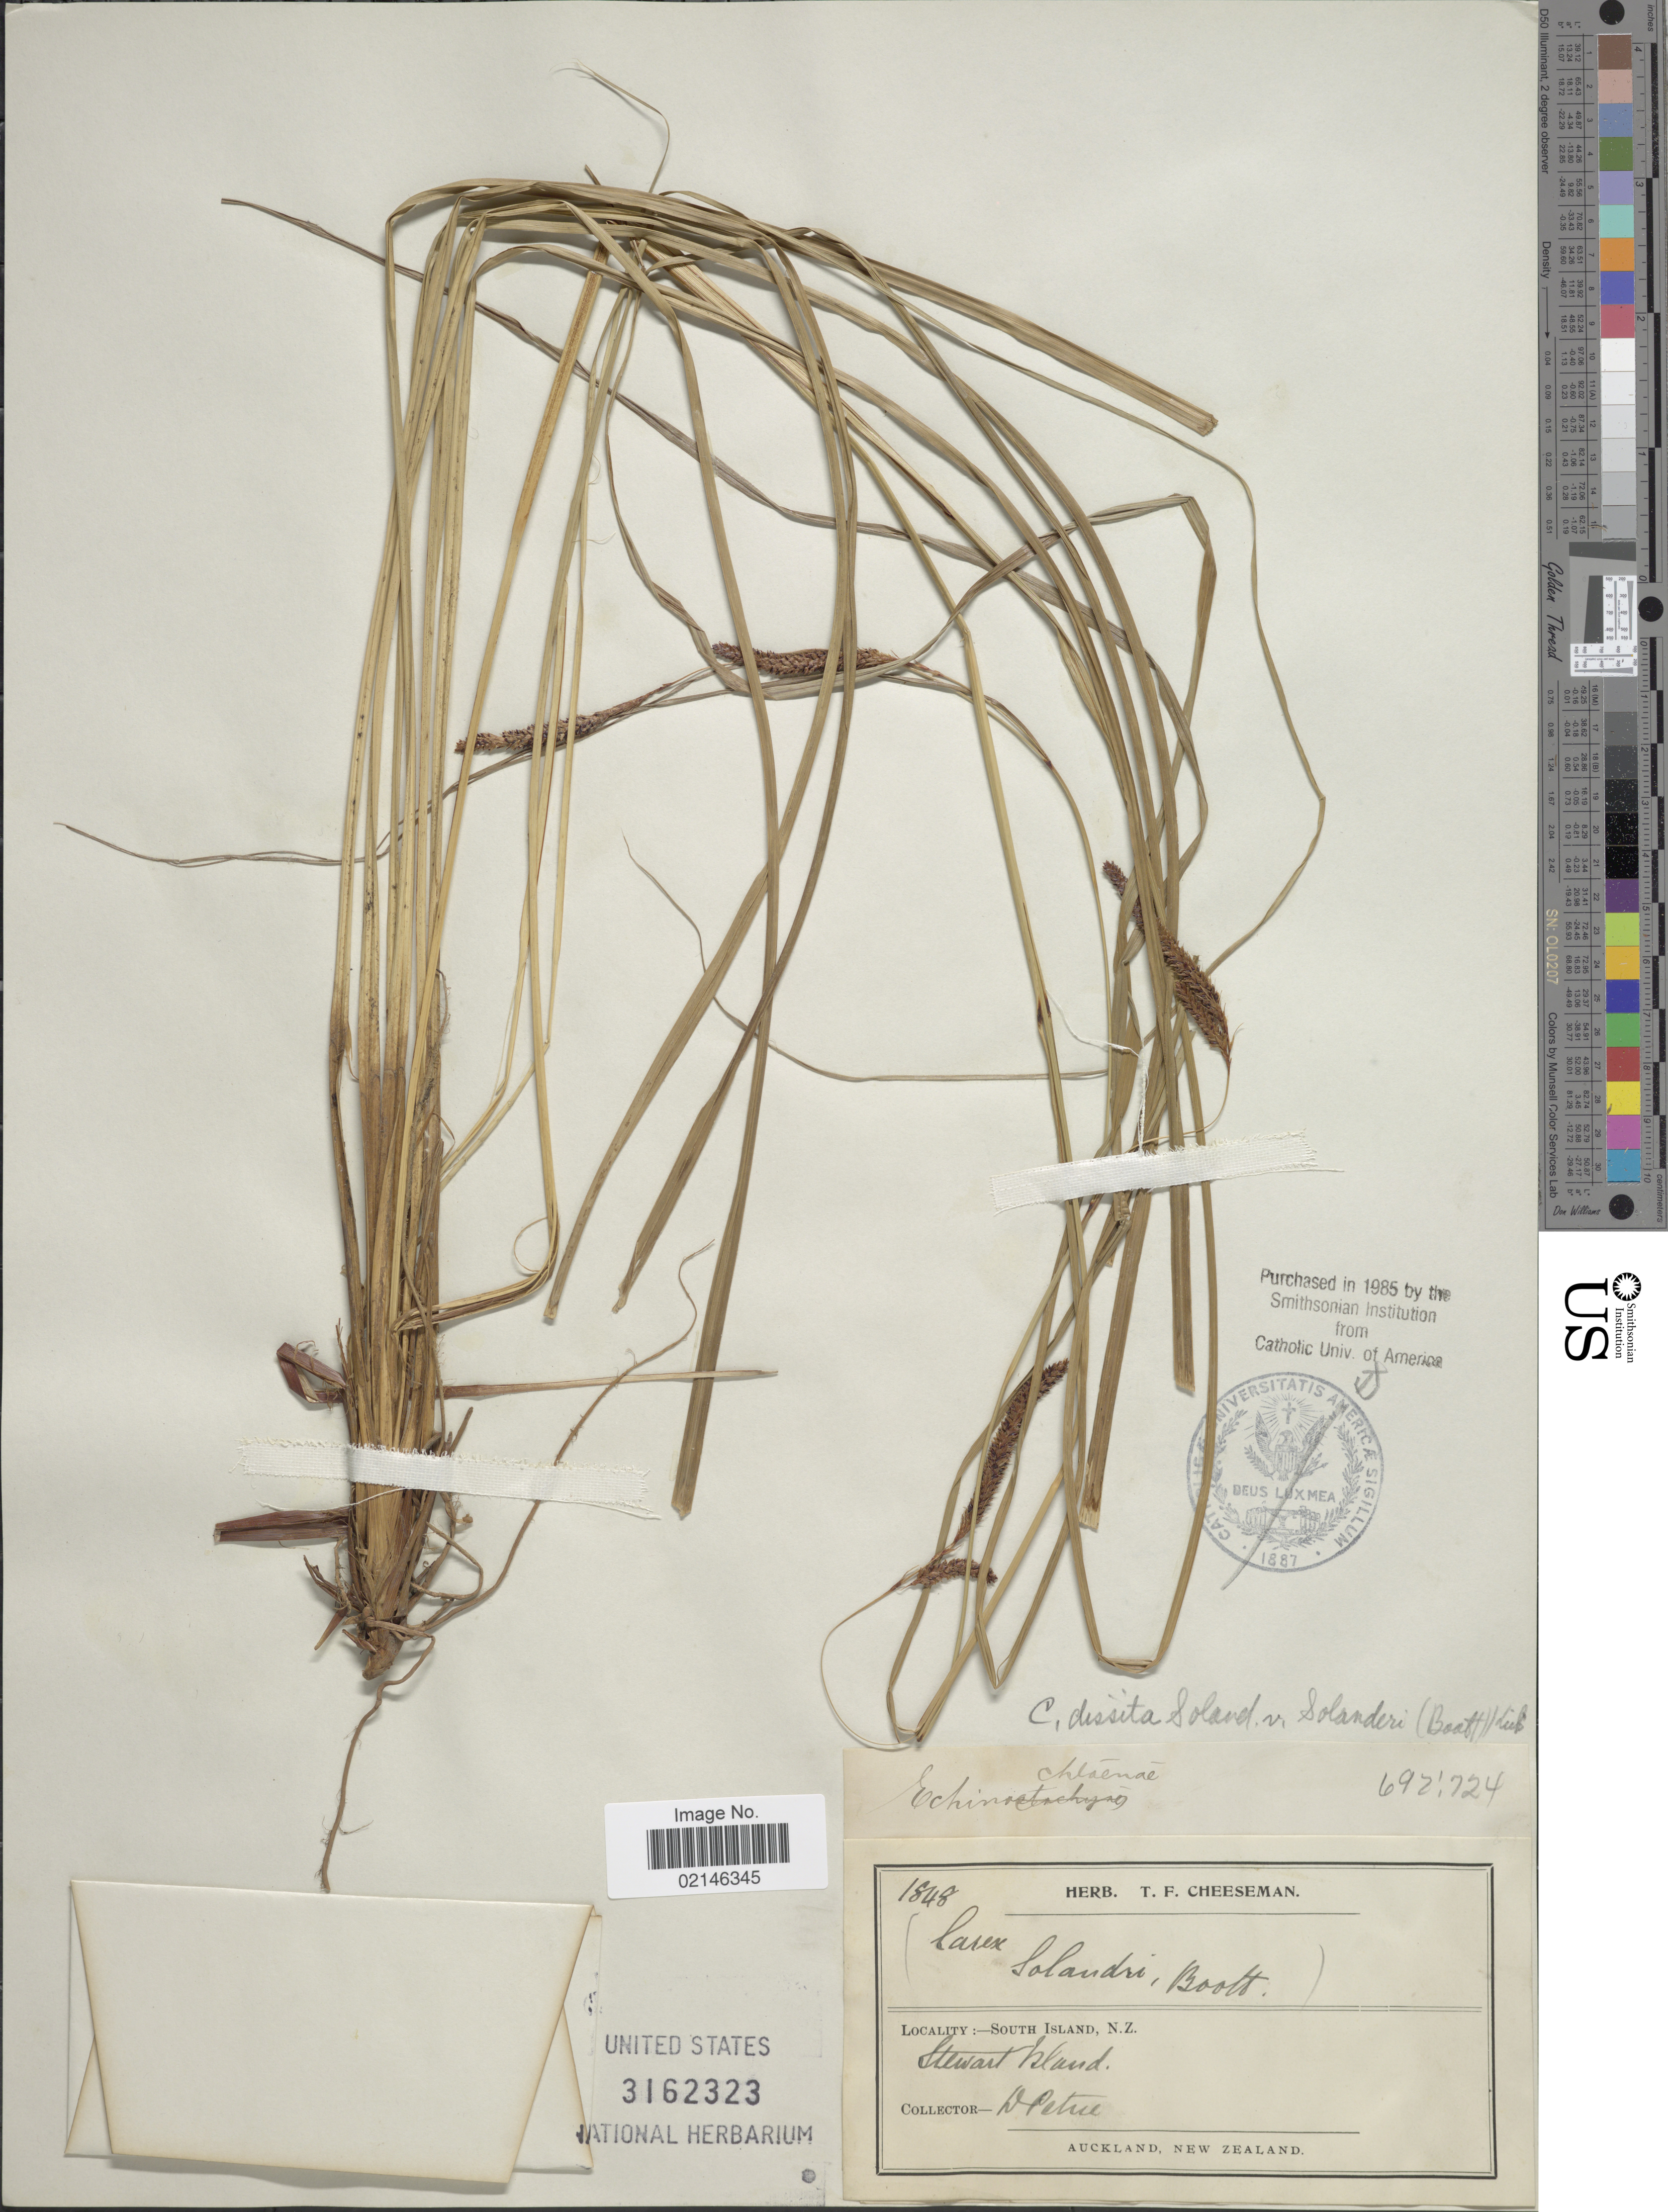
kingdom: Plantae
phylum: Tracheophyta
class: Liliopsida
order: Poales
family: Cyperaceae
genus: Carex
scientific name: Carex dissita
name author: Sol. ex Boott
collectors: D. Petrie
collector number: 1848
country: New Zealand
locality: South Island. Stewart Island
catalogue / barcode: US 3162323